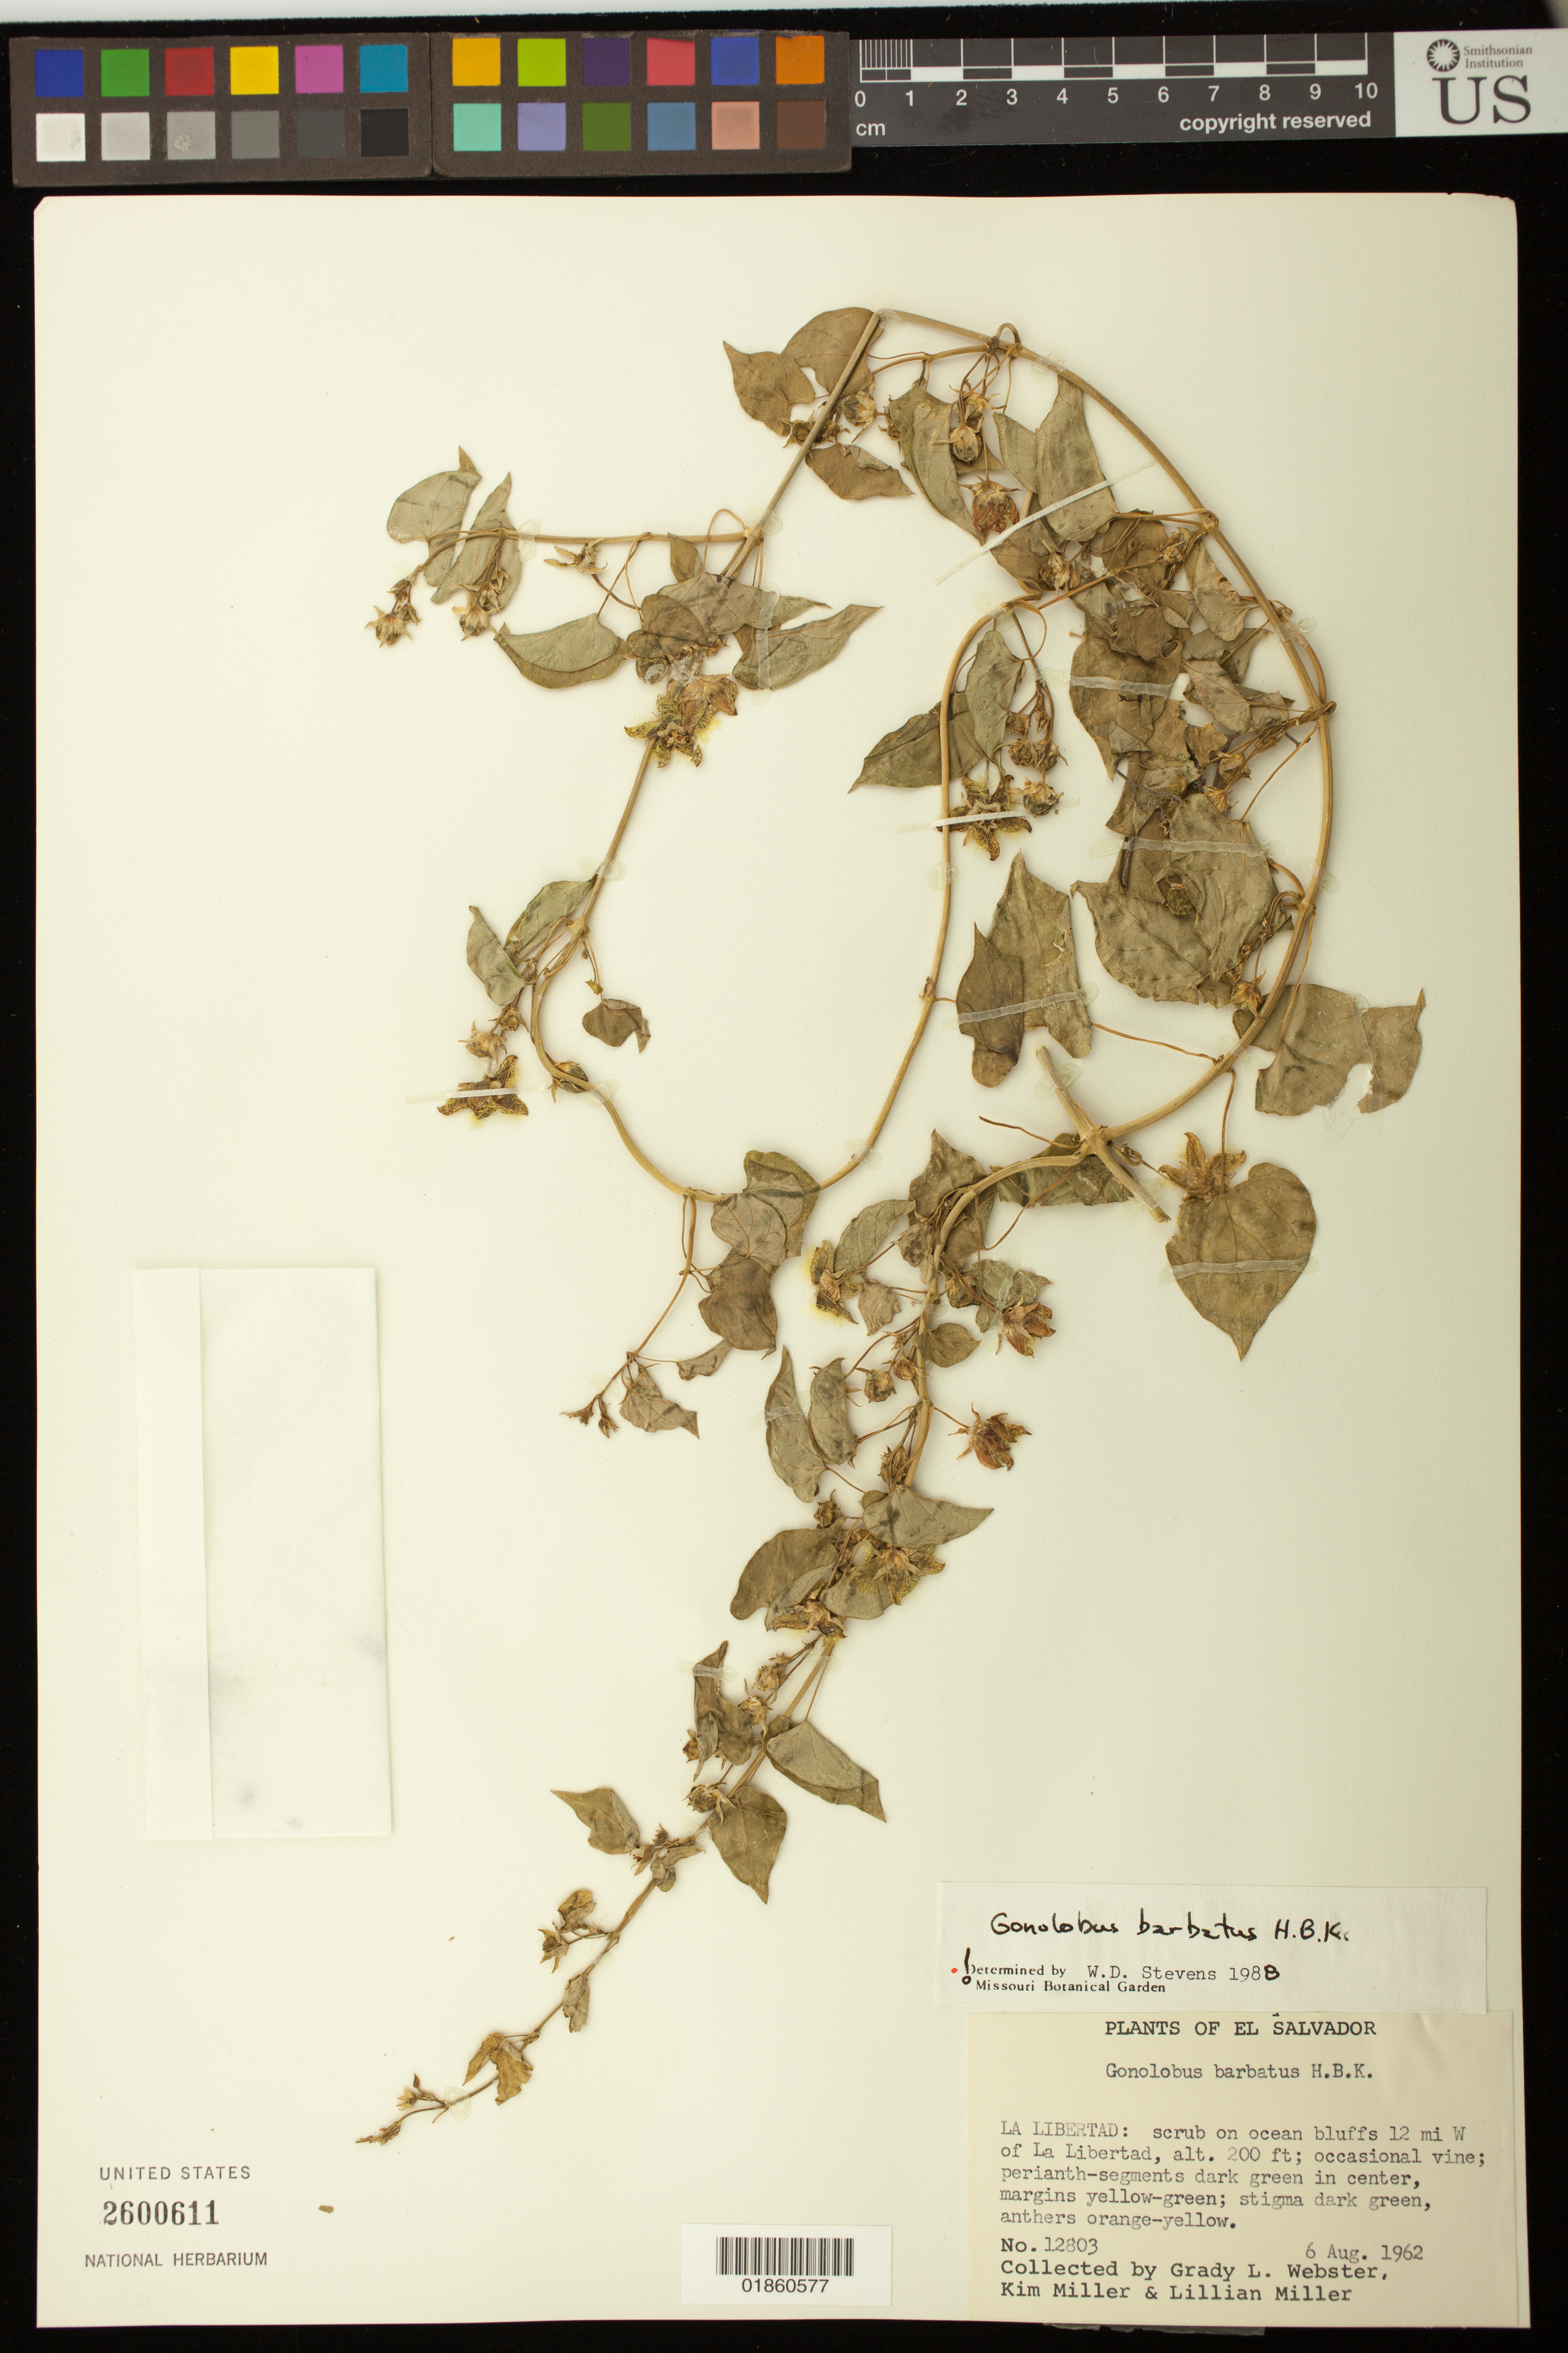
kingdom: Plantae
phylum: Tracheophyta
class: Magnoliopsida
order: Gentianales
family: Apocynaceae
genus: Gonolobus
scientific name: Gonolobus barbatus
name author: Kunth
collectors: G. L. Webster, K. Miller & L. Miller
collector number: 12803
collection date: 1962-08-06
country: El Salvador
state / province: La Libertad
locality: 12 mi W of La Libertad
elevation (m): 61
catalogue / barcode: US 2600611